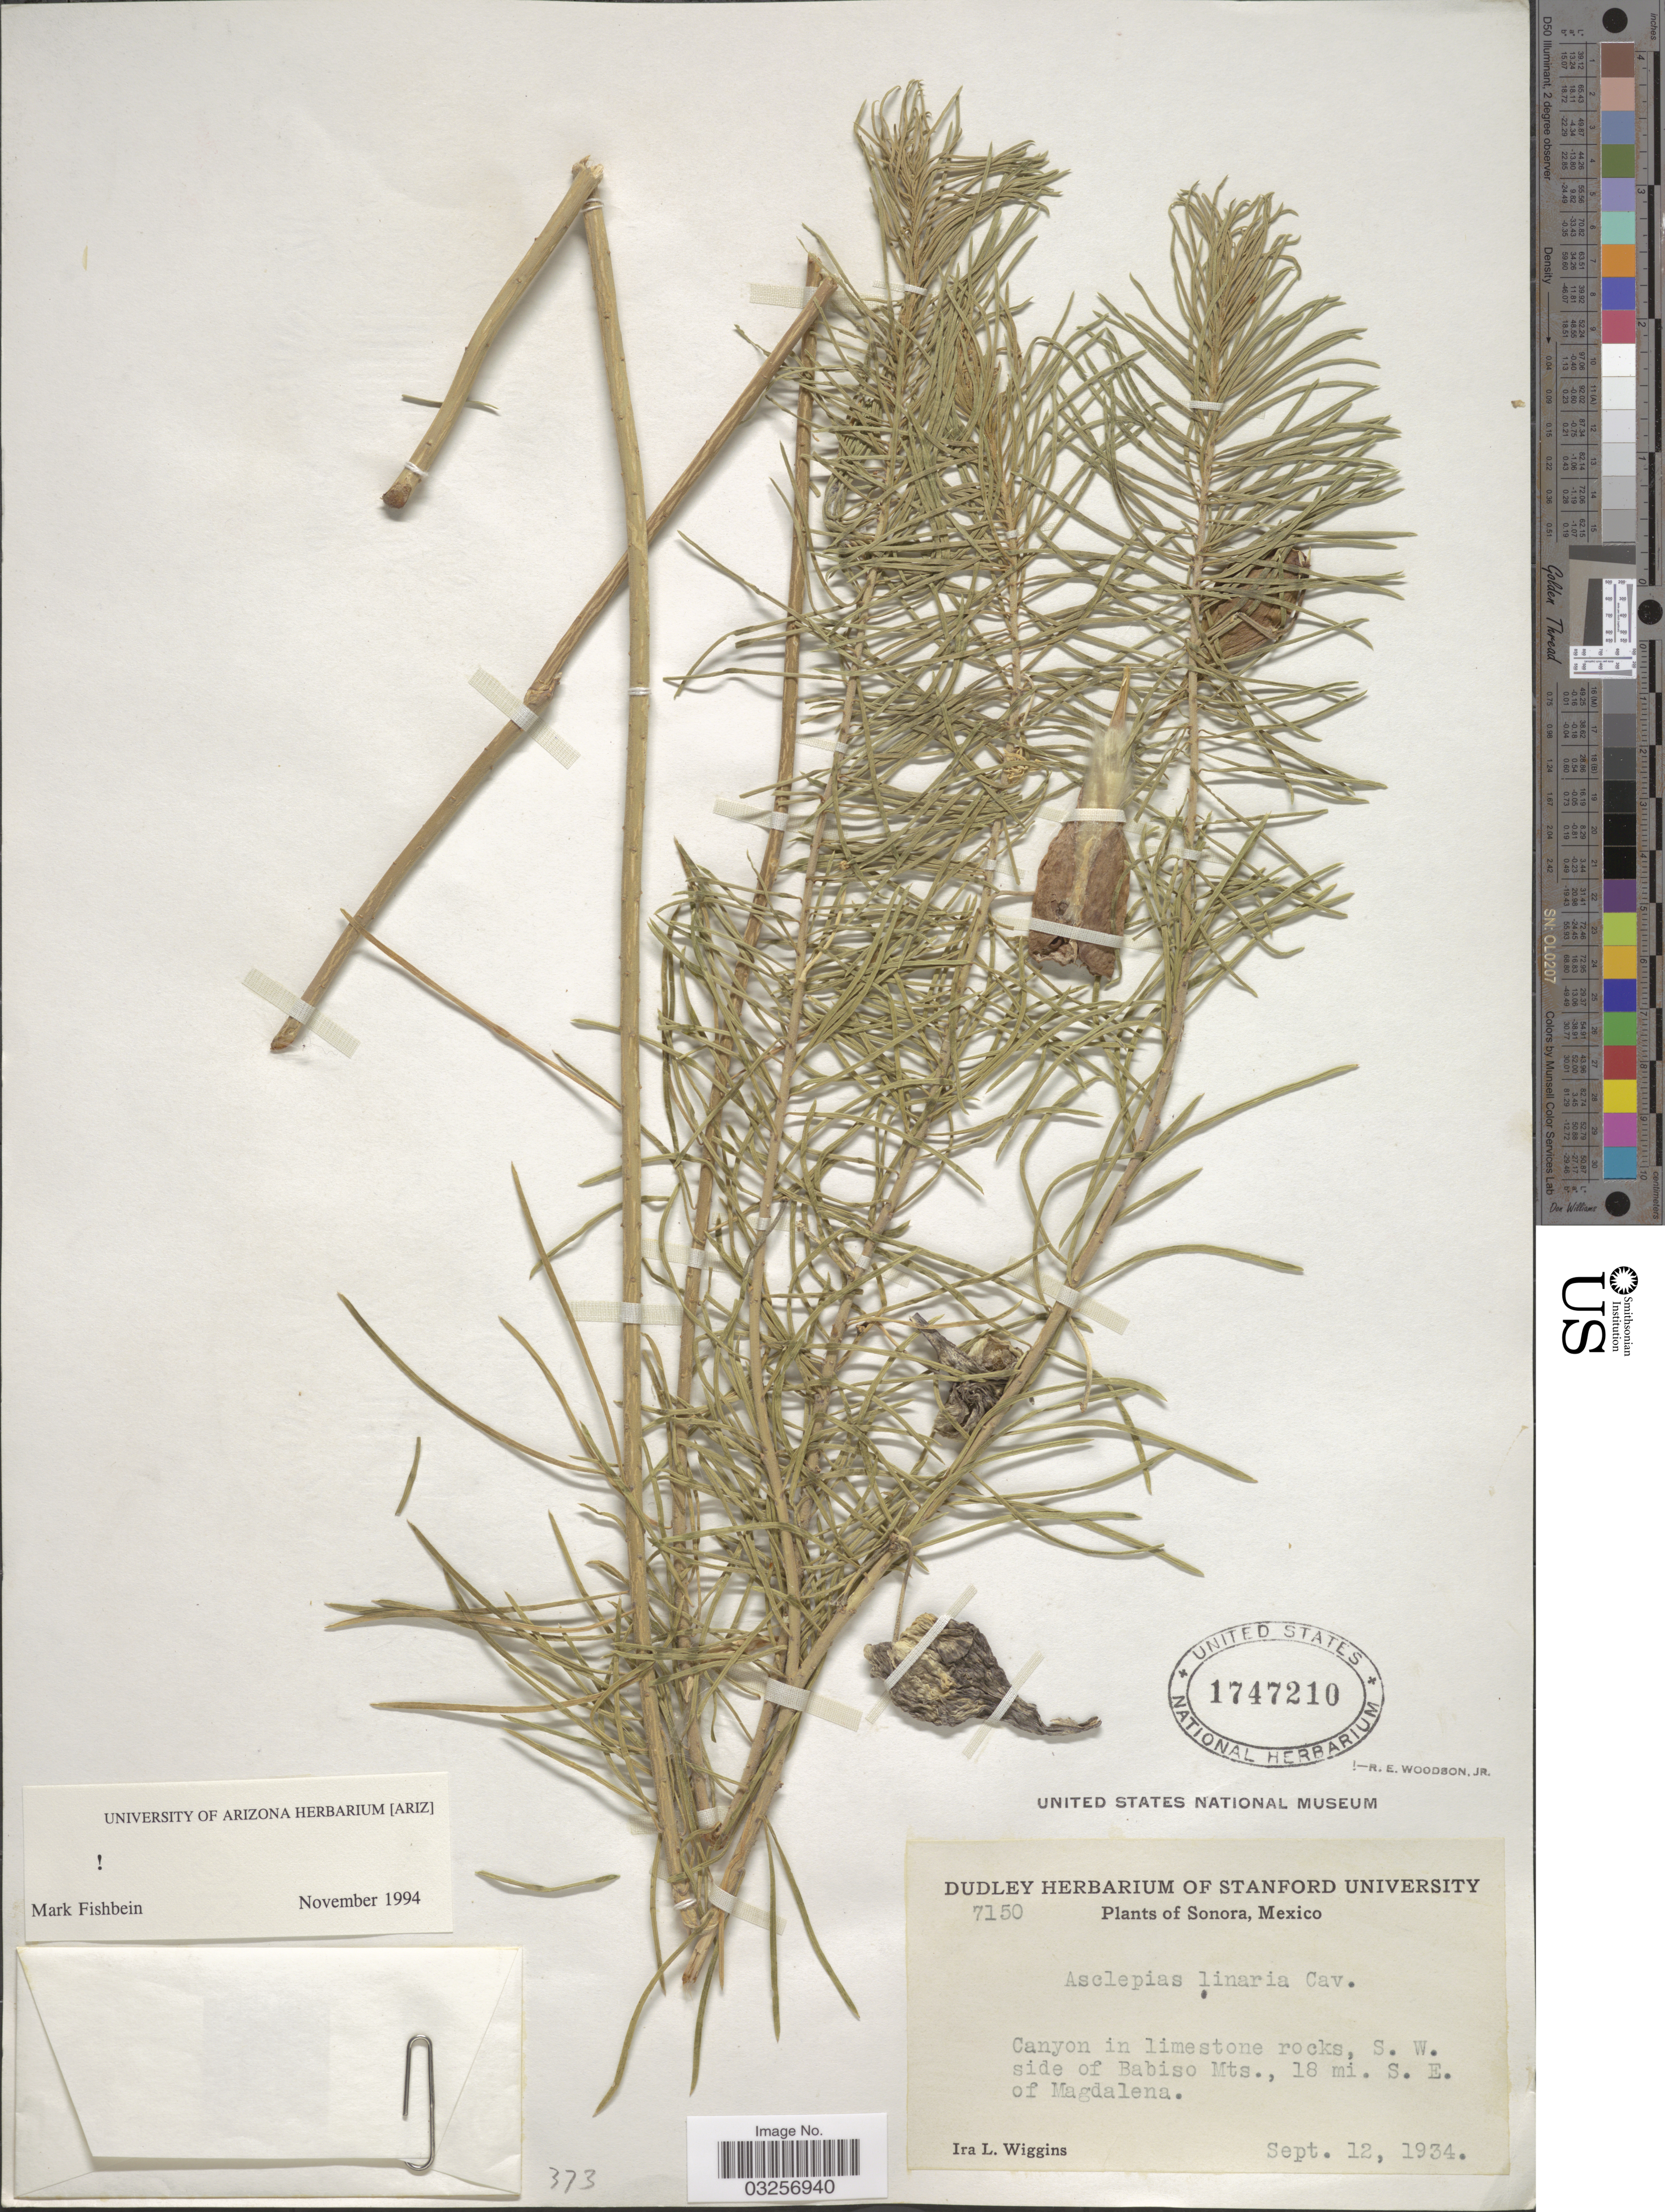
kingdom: Plantae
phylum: Tracheophyta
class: Magnoliopsida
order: Gentianales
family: Apocynaceae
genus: Asclepias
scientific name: Asclepias linaria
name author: Cav.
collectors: I. L. Wiggins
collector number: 7150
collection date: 1934-09-12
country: Mexico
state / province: Sonora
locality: Canyon in limestone rocks, S.W. side of Babiso Mts., 18 mi. S.E. of Magdalena.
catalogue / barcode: US 1747210